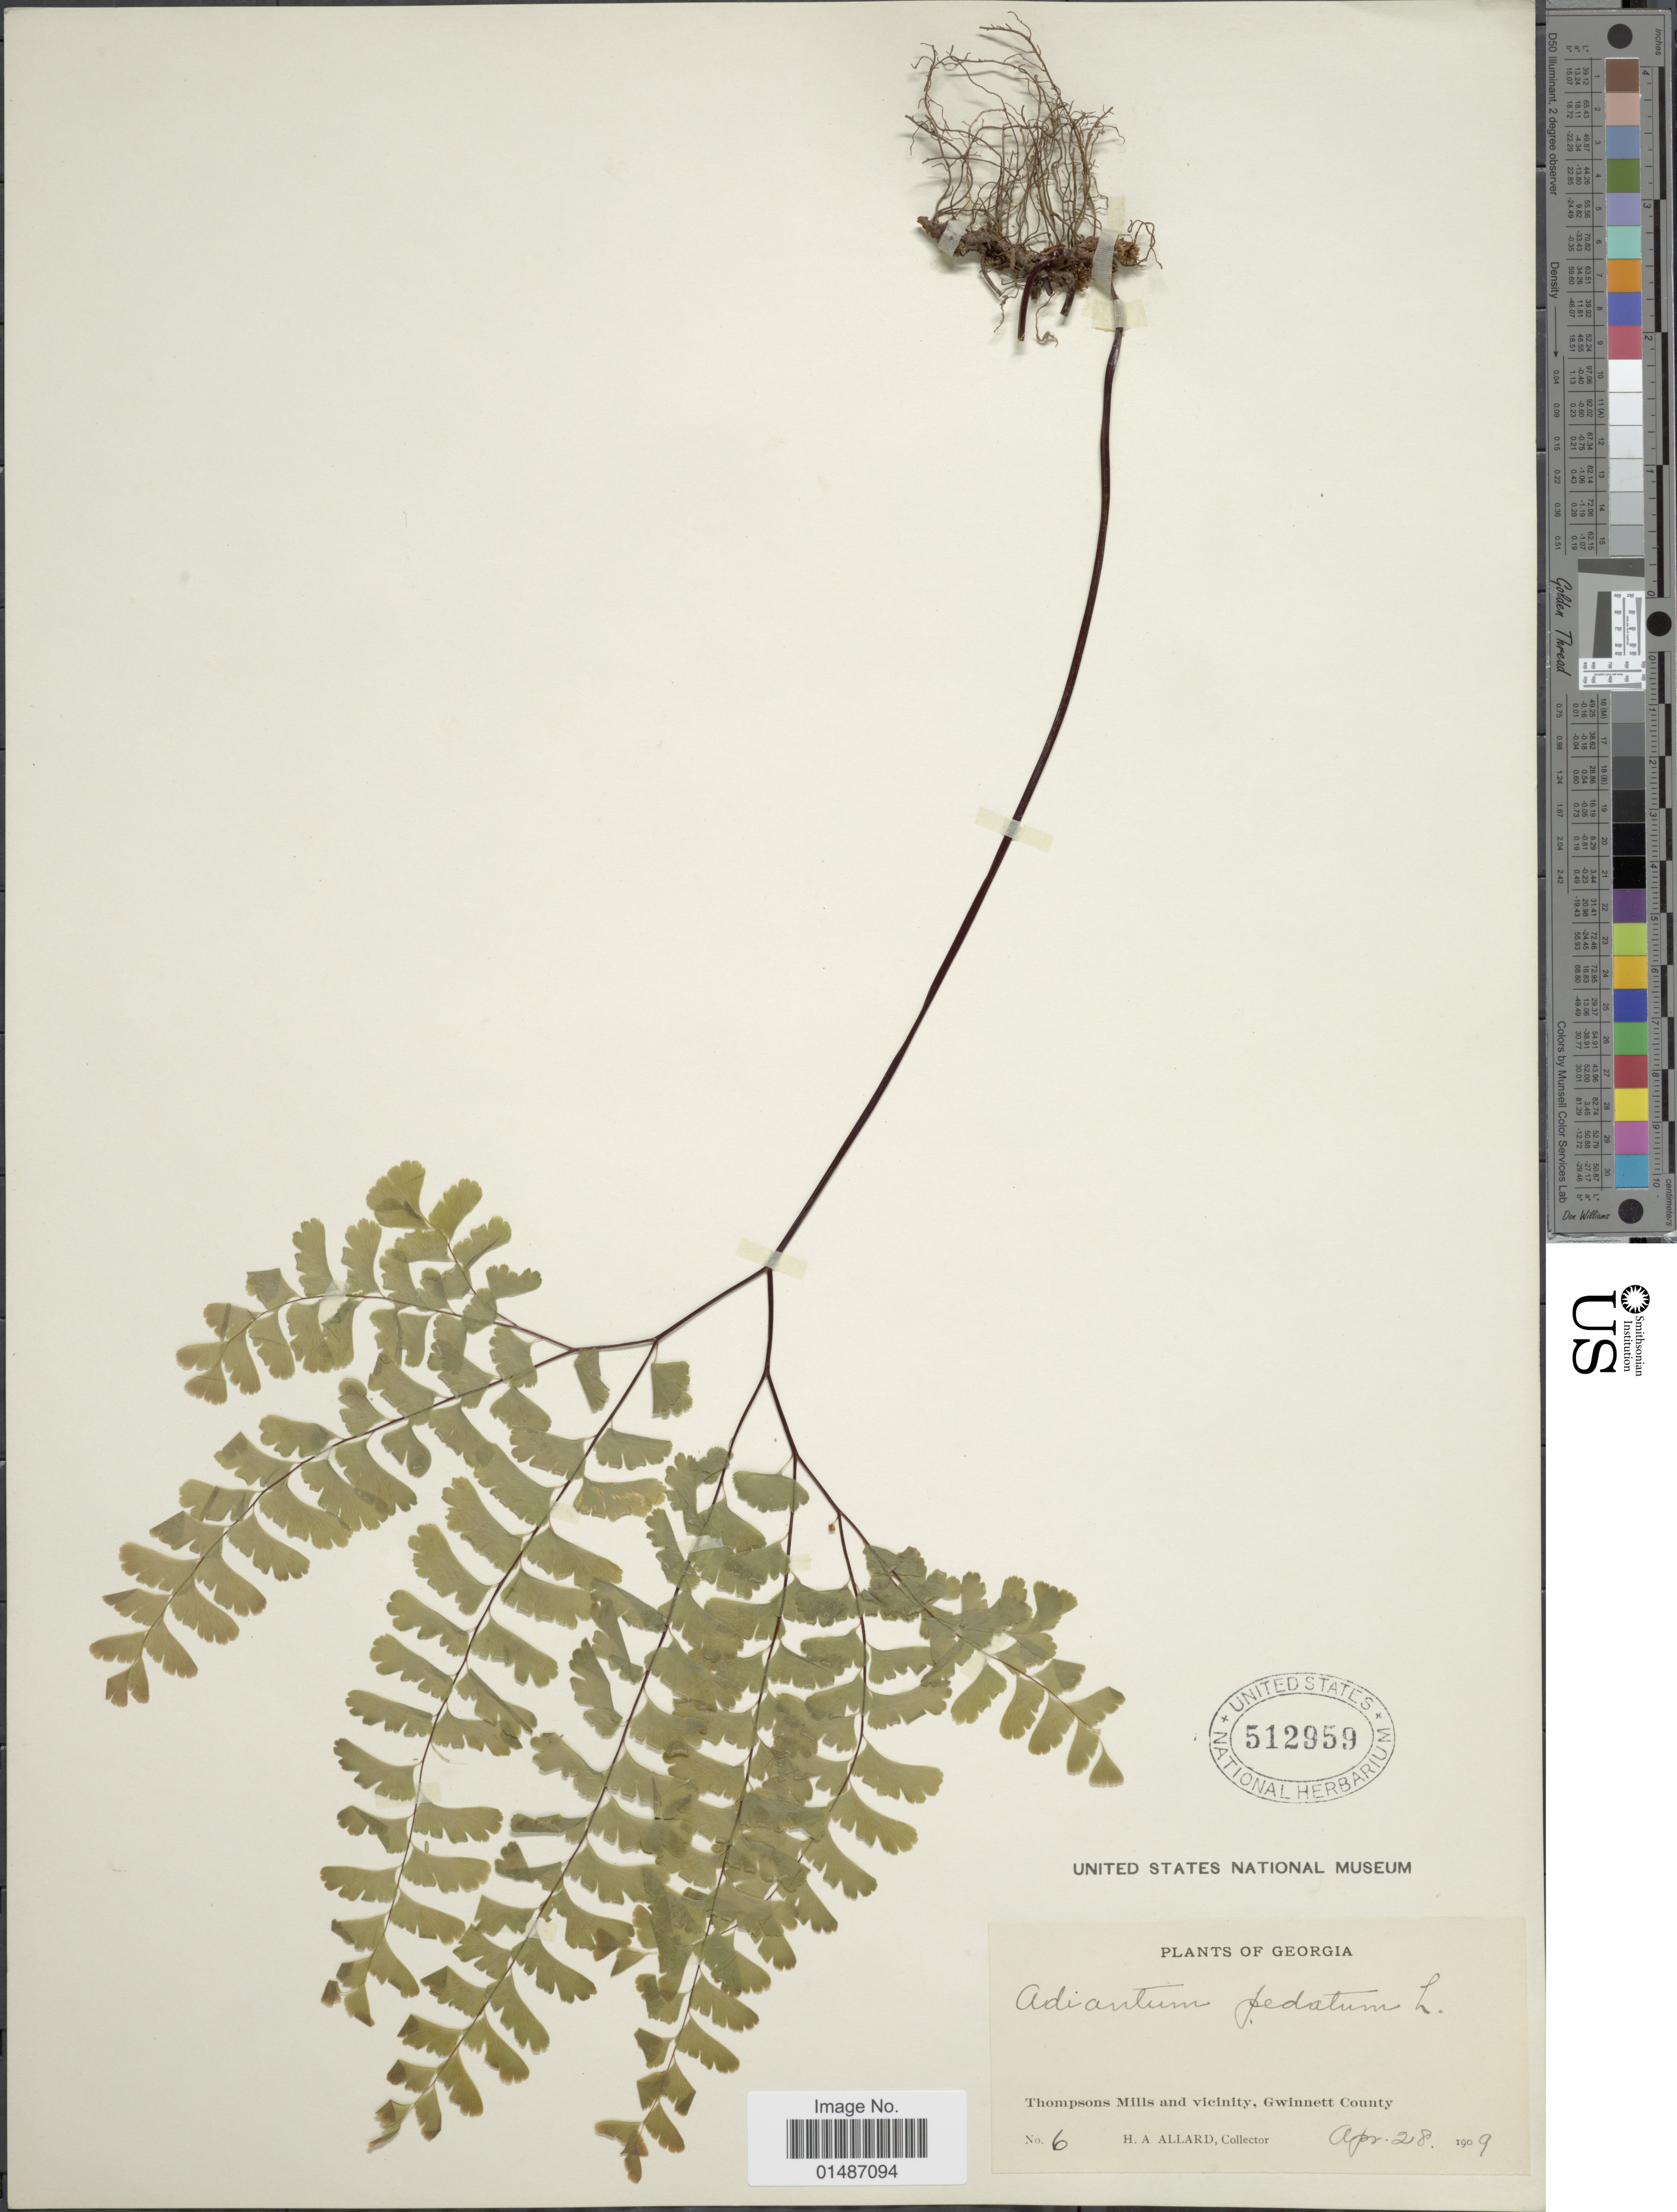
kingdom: Plantae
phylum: Tracheophyta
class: Polypodiopsida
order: Polypodiales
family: Pteridaceae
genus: Adiantum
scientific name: Adiantum pedatum var. pedatum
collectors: H. A. Allard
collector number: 6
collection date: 1909-04-28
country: United States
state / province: Georgia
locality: Thompsons Mills and vicinity, Gwinnett County.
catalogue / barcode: US 512959